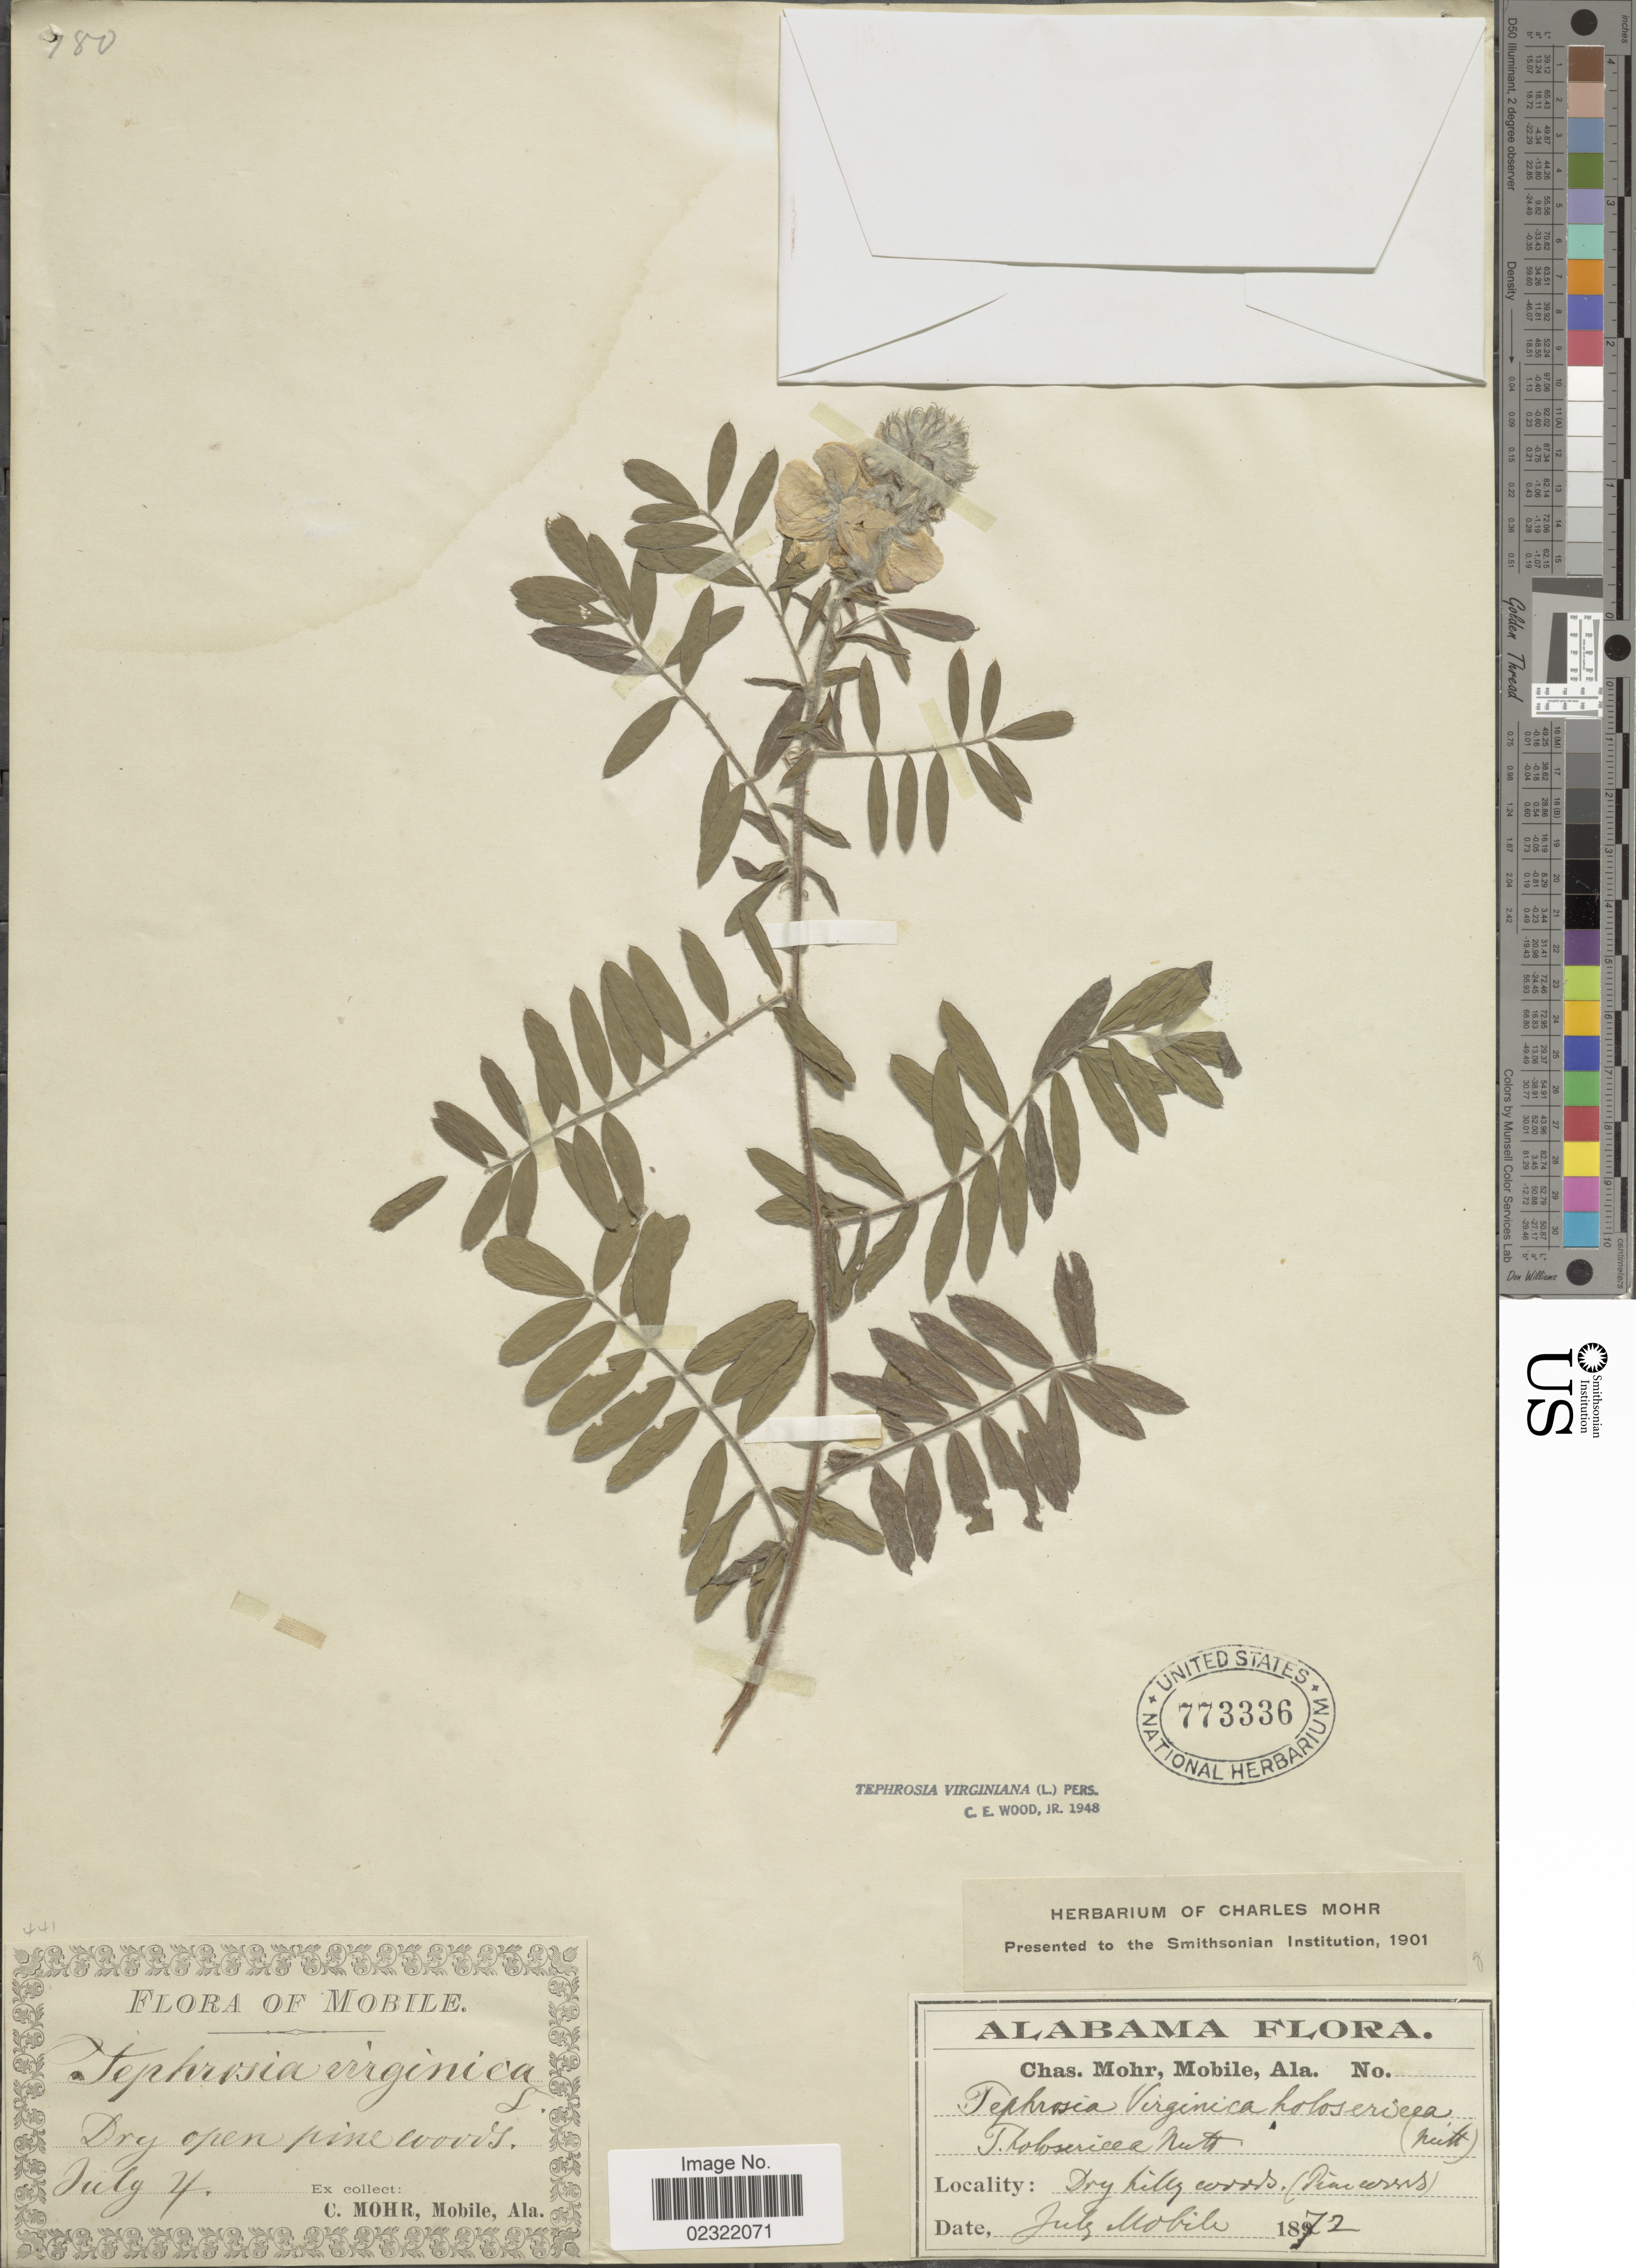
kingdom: Plantae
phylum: Tracheophyta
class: Magnoliopsida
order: Fabales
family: Fabaceae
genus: Tephrosia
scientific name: Tephrosia virginiana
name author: (L.) Pers.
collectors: C. T. Mohr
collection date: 1872-06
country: United States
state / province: Alabama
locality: Dry open pine woods, Dry hills woods , Mobile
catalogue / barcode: US 773336